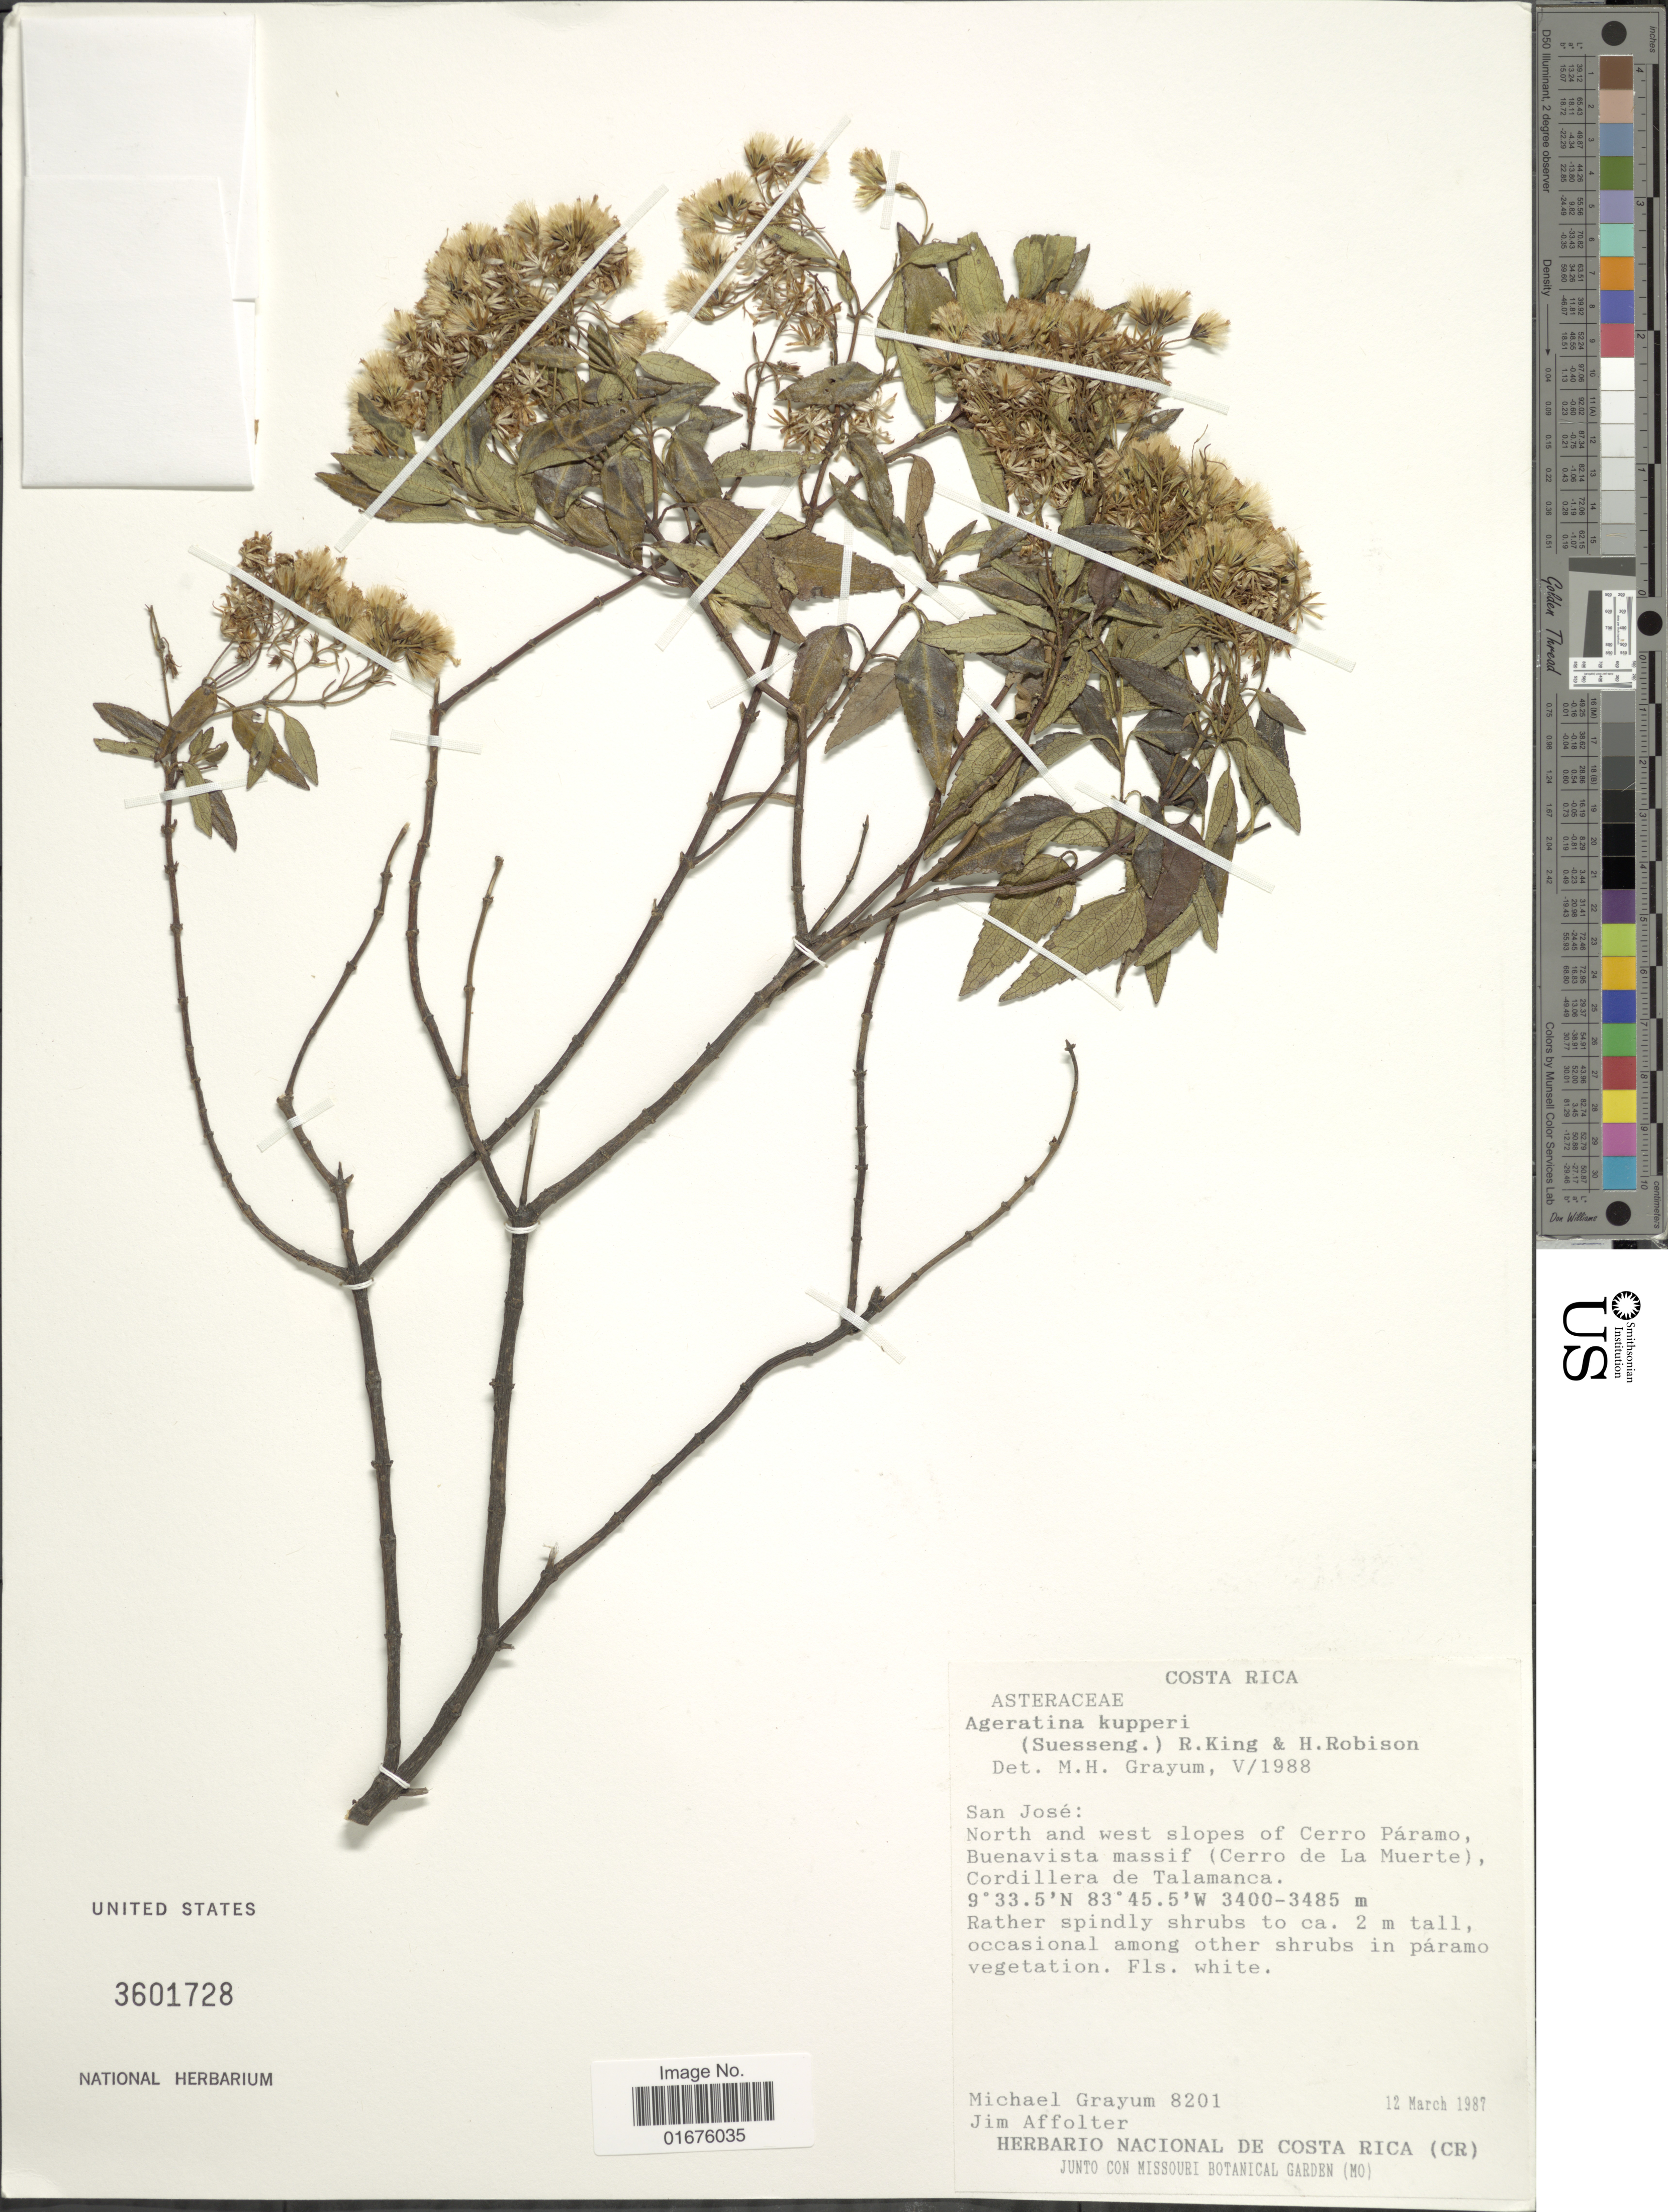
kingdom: Plantae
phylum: Tracheophyta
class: Magnoliopsida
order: Asterales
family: Asteraceae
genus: Ageratina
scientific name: Ageratina ligustrina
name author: (DC.) R.M. King & H. Rob.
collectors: M. H. Grayum & J. M. Affolter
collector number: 8201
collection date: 1987-03-12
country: Costa Rica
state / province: San José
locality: North and west slopes of Cerro Páramo, Buenavista massif (Cerro de La Muerte), Cordillera de talamanca, occasional among other shrubs in páramo vegetation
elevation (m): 3400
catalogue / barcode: US 3601728